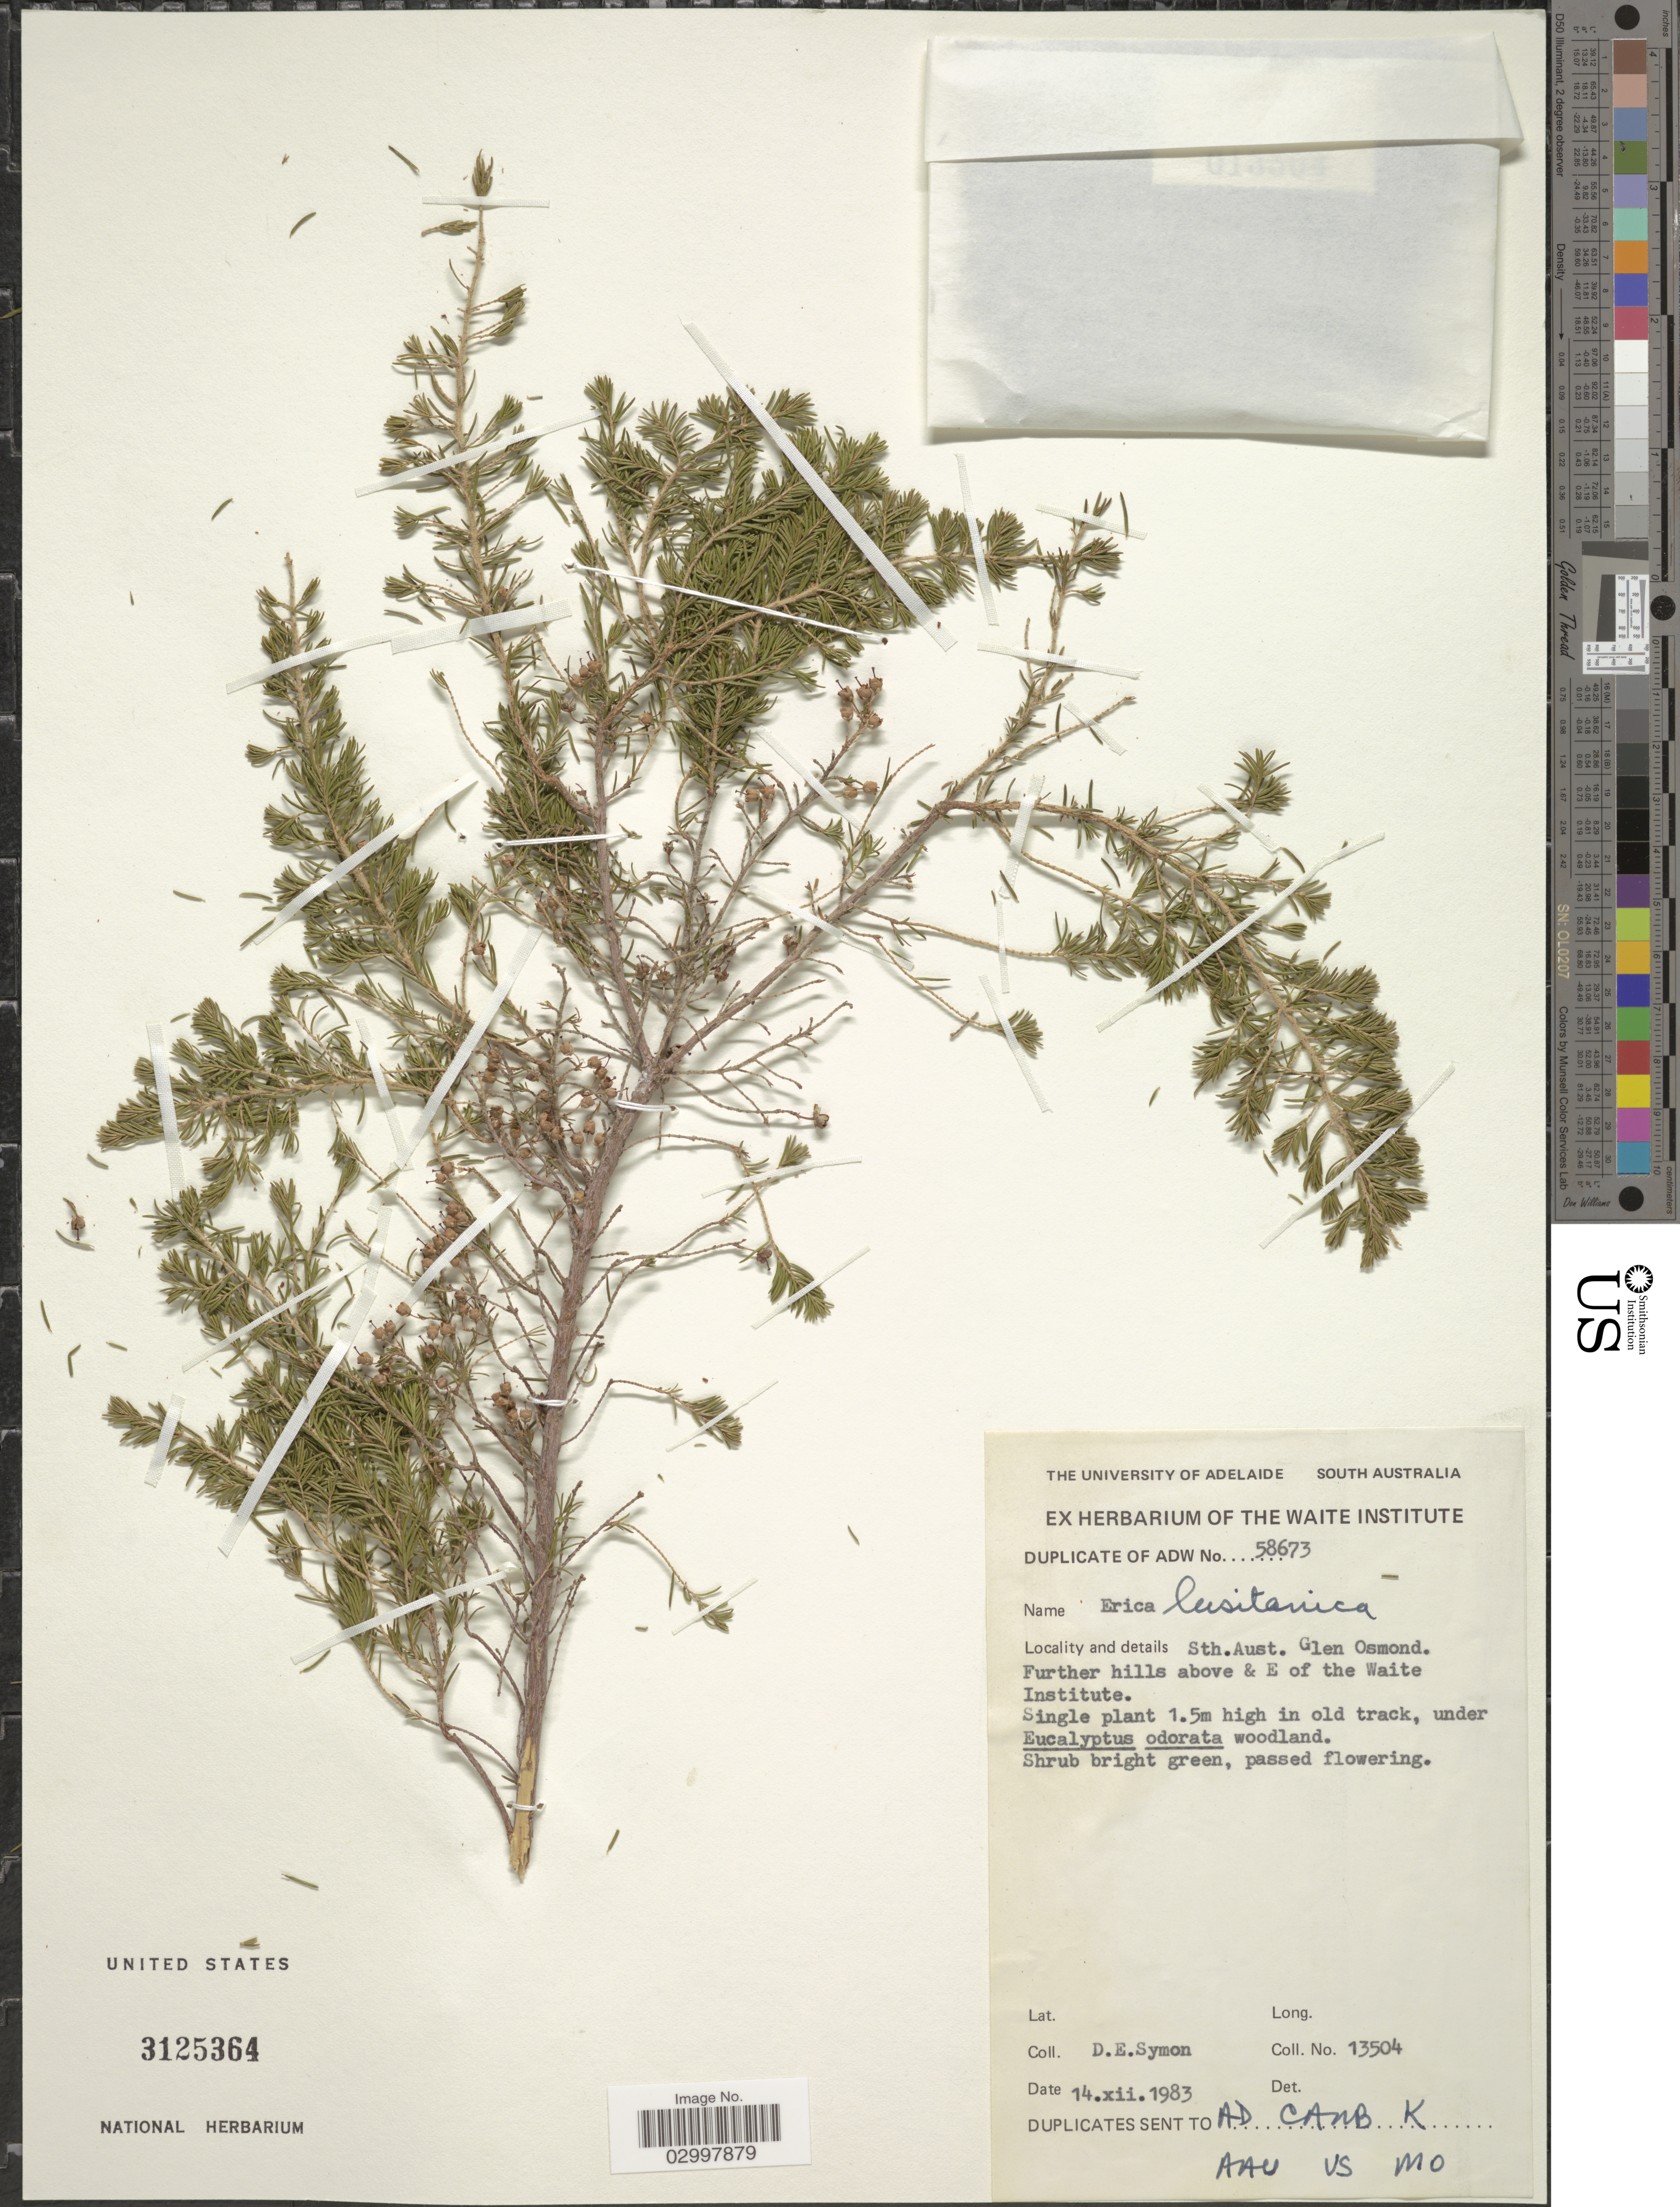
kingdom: Plantae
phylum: Tracheophyta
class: Magnoliopsida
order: Ericales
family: Ericaceae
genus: Erica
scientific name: Erica lusitanica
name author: Rudolphi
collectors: D. Symon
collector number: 13504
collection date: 1983-12-14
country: Australia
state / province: South Australia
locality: Glen Osmond. Further hills above & E of the Waite Institute.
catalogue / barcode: US 3125364